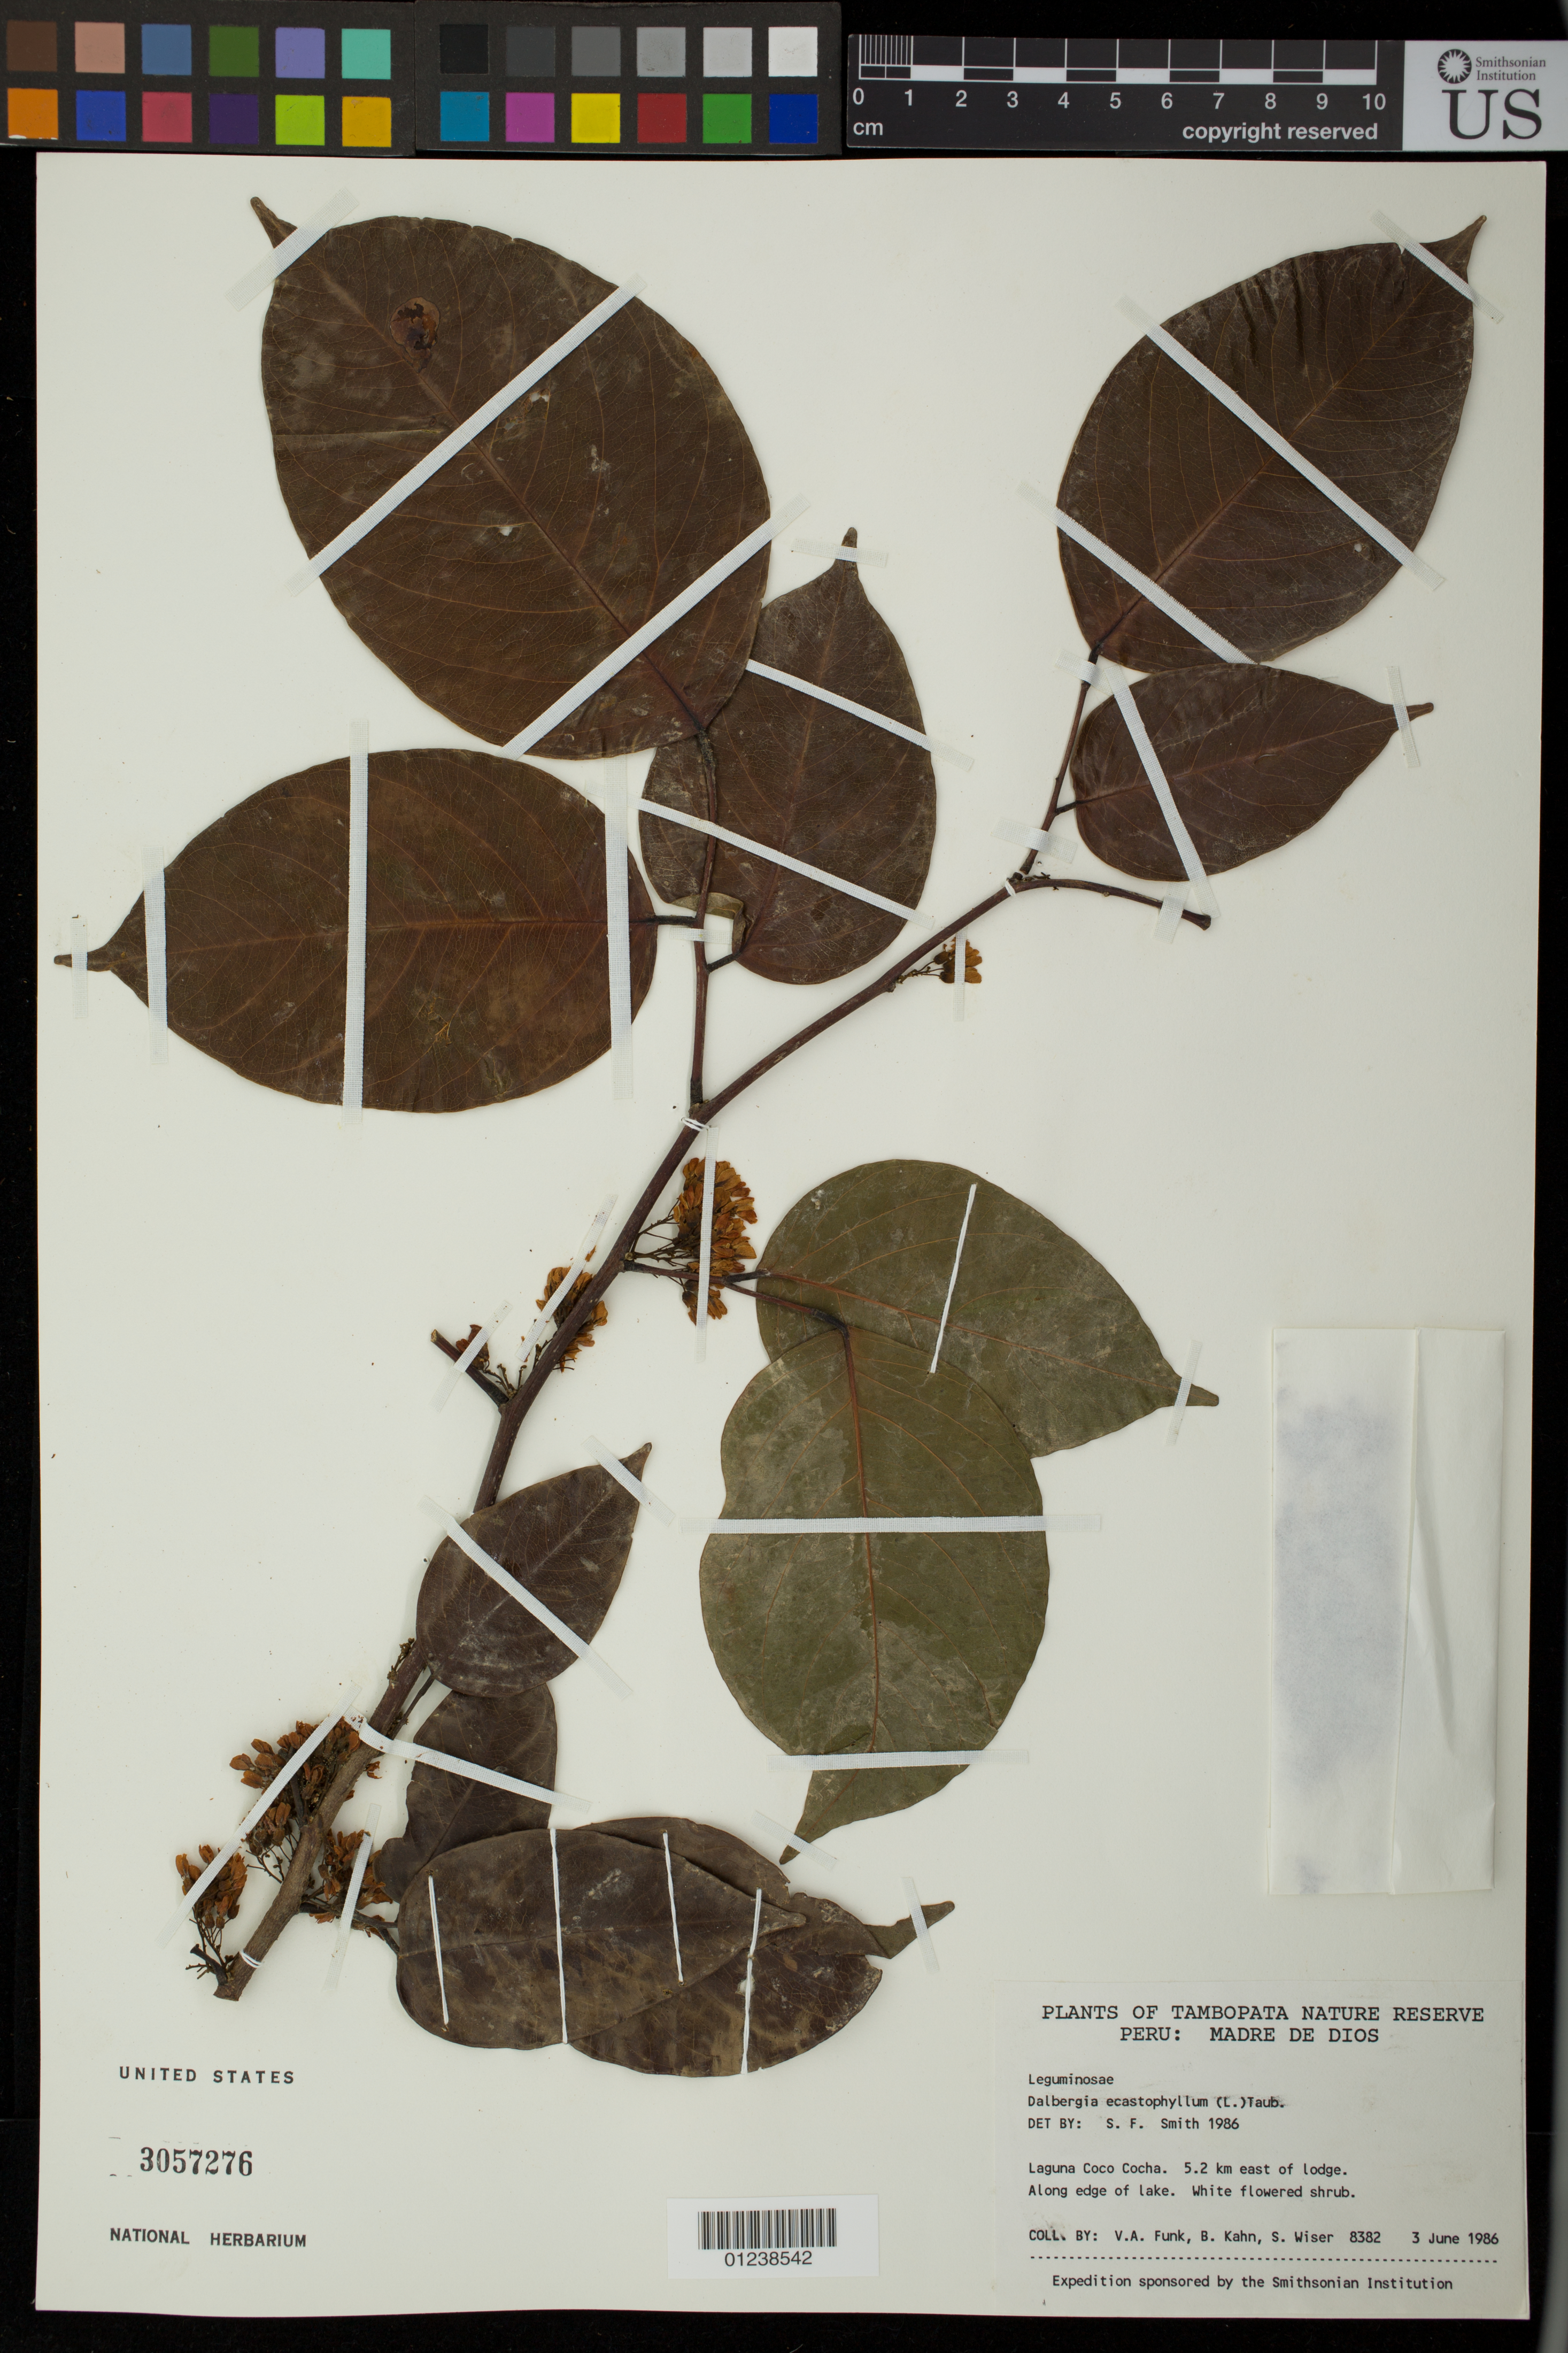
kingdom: Plantae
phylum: Tracheophyta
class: Magnoliopsida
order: Fabales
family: Fabaceae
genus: Dalbergia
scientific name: Dalbergia sp.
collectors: V. Funk, B. Kahn & S. Wiser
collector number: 8382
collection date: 1986-06-03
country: Peru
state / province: Madre de Dios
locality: Tambopata Nature Reserve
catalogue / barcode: US 3057276